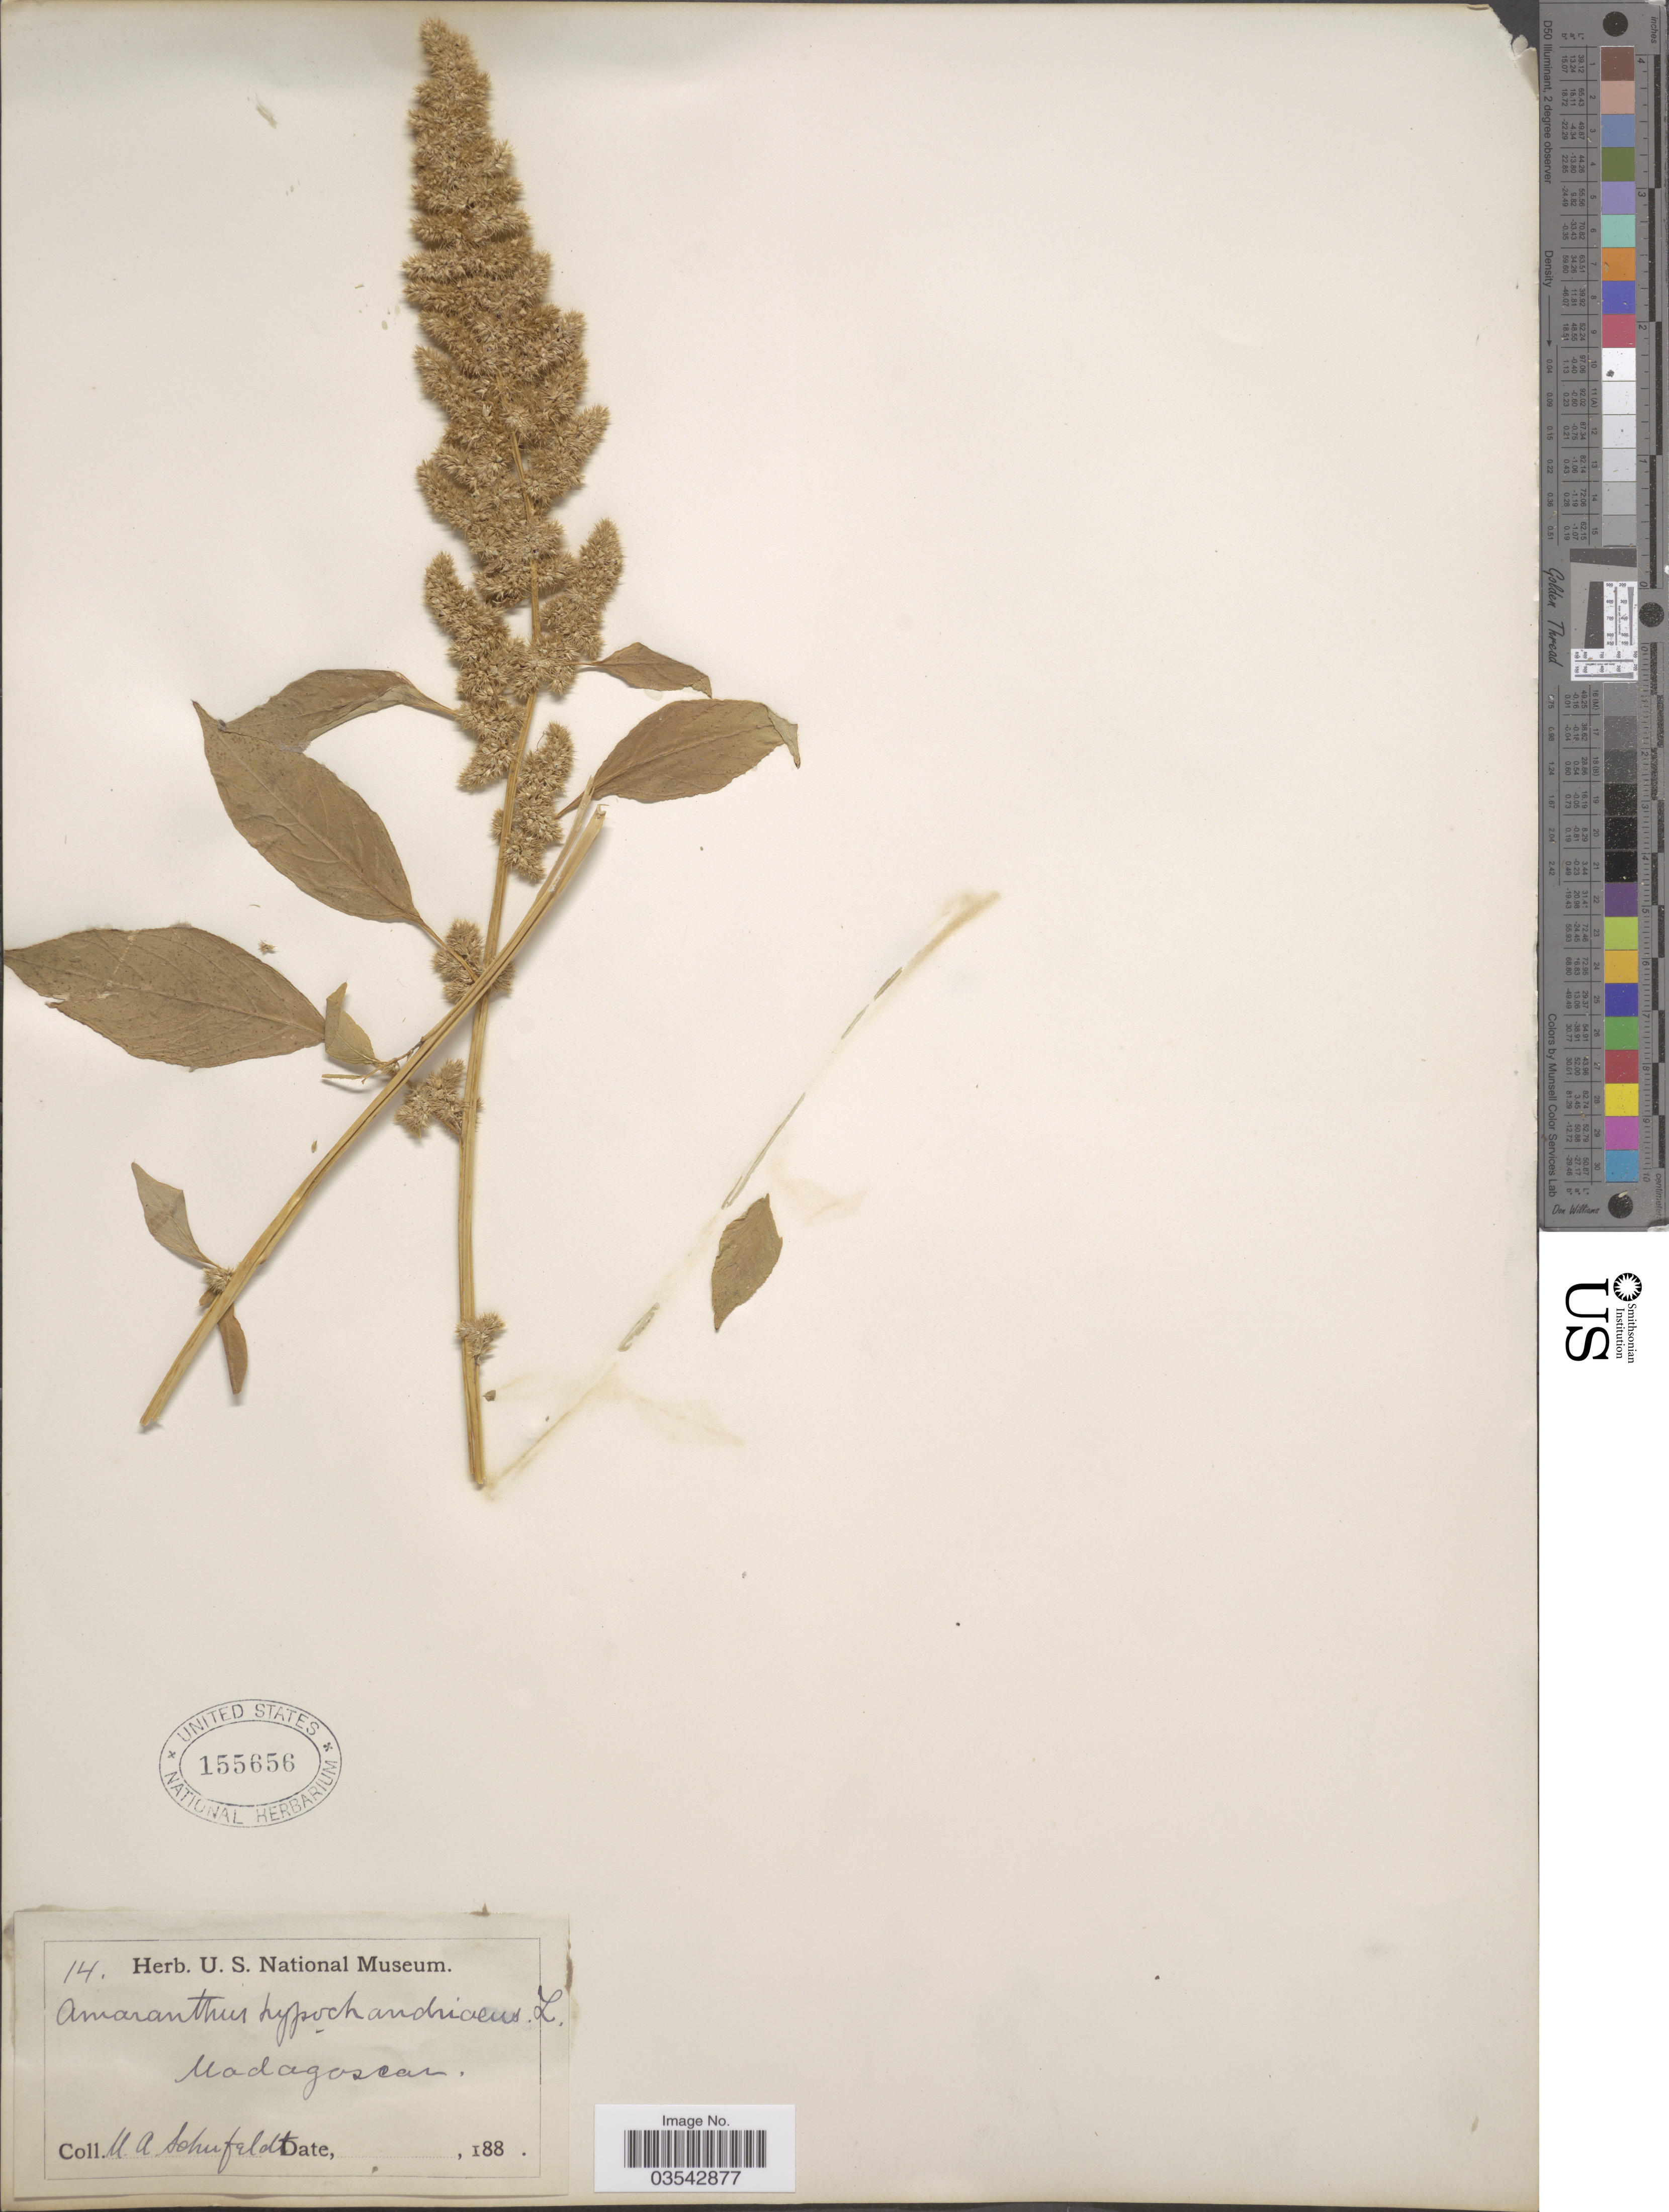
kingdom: Plantae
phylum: Tracheophyta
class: Magnoliopsida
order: Caryophyllales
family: Amaranthaceae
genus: Amaranthus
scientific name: Amaranthus hypochondriacus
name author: L.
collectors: U. Schufeldt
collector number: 14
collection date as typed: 188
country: Madagascar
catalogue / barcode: US 155656